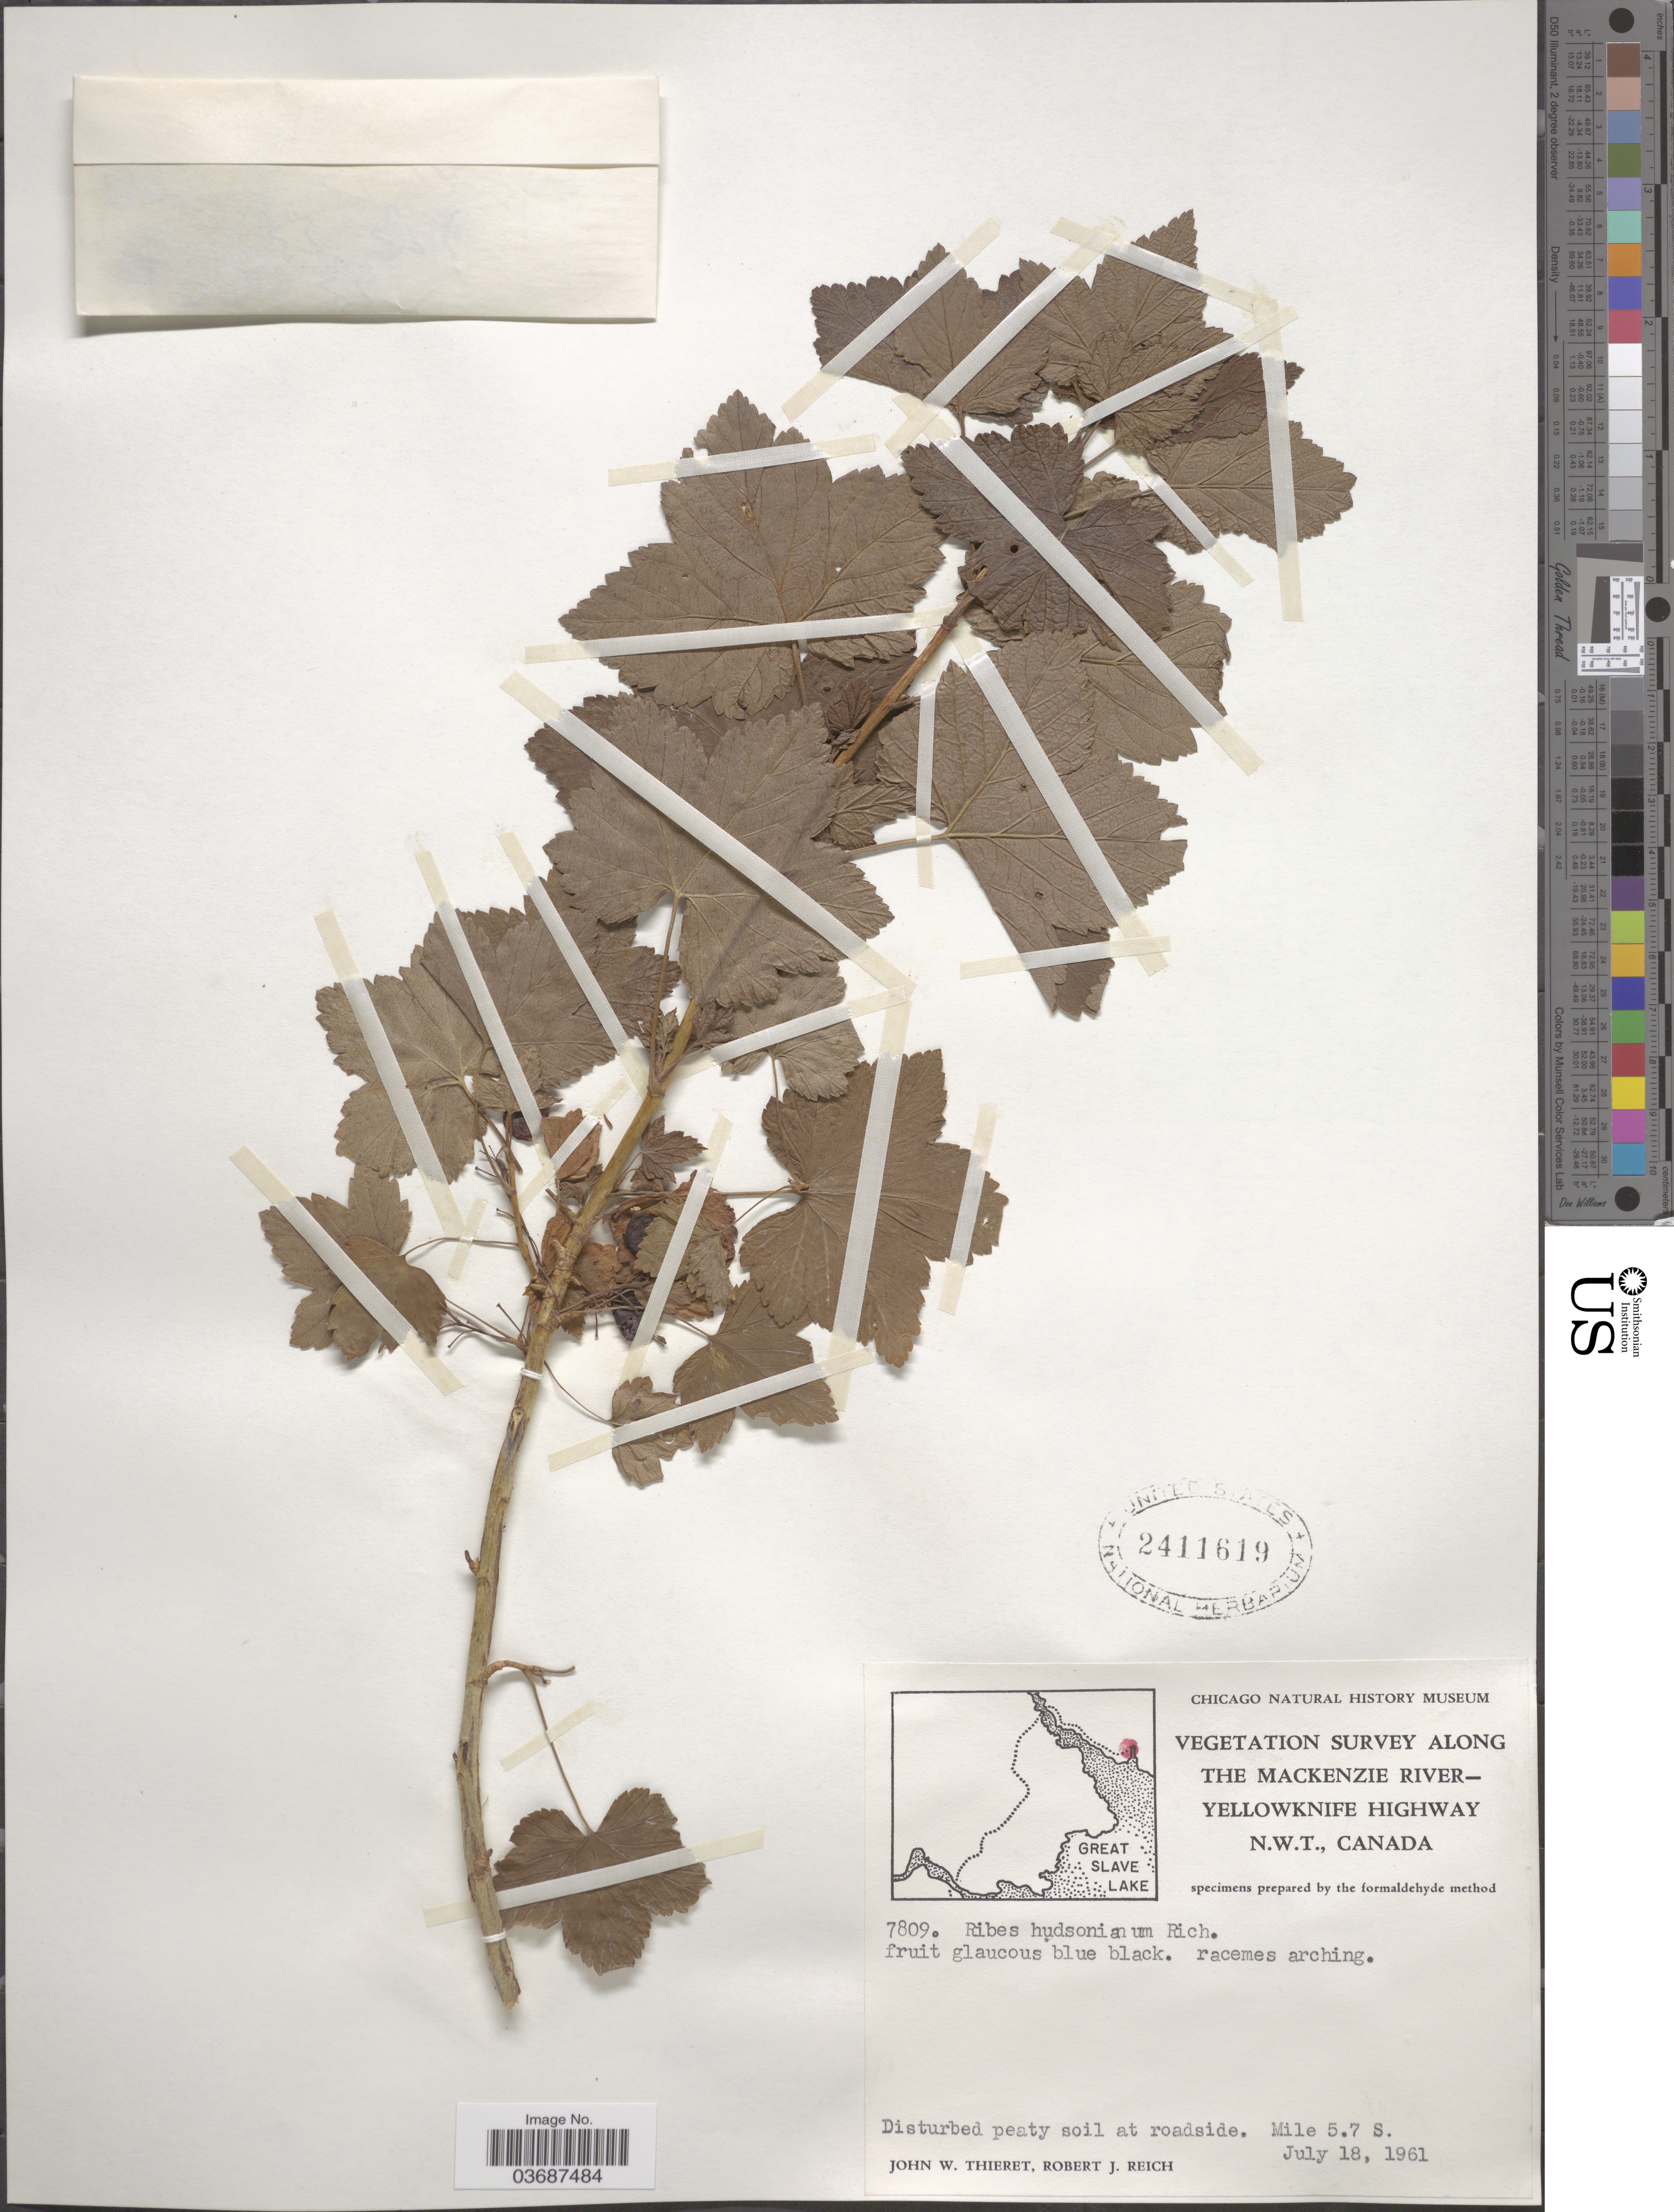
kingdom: Plantae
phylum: Tracheophyta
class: Magnoliopsida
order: Saxifragales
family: Grossulariaceae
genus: Ribes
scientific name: Ribes hudsonianum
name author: Richardson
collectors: J. W. Thieret & R. Reich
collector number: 7809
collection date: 1961-07-18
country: Canada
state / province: Northwest Territories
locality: Vegetation Survey along the Mackenzie River-Yellowknife Highway. Mile 5.7 S.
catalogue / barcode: US 2411619